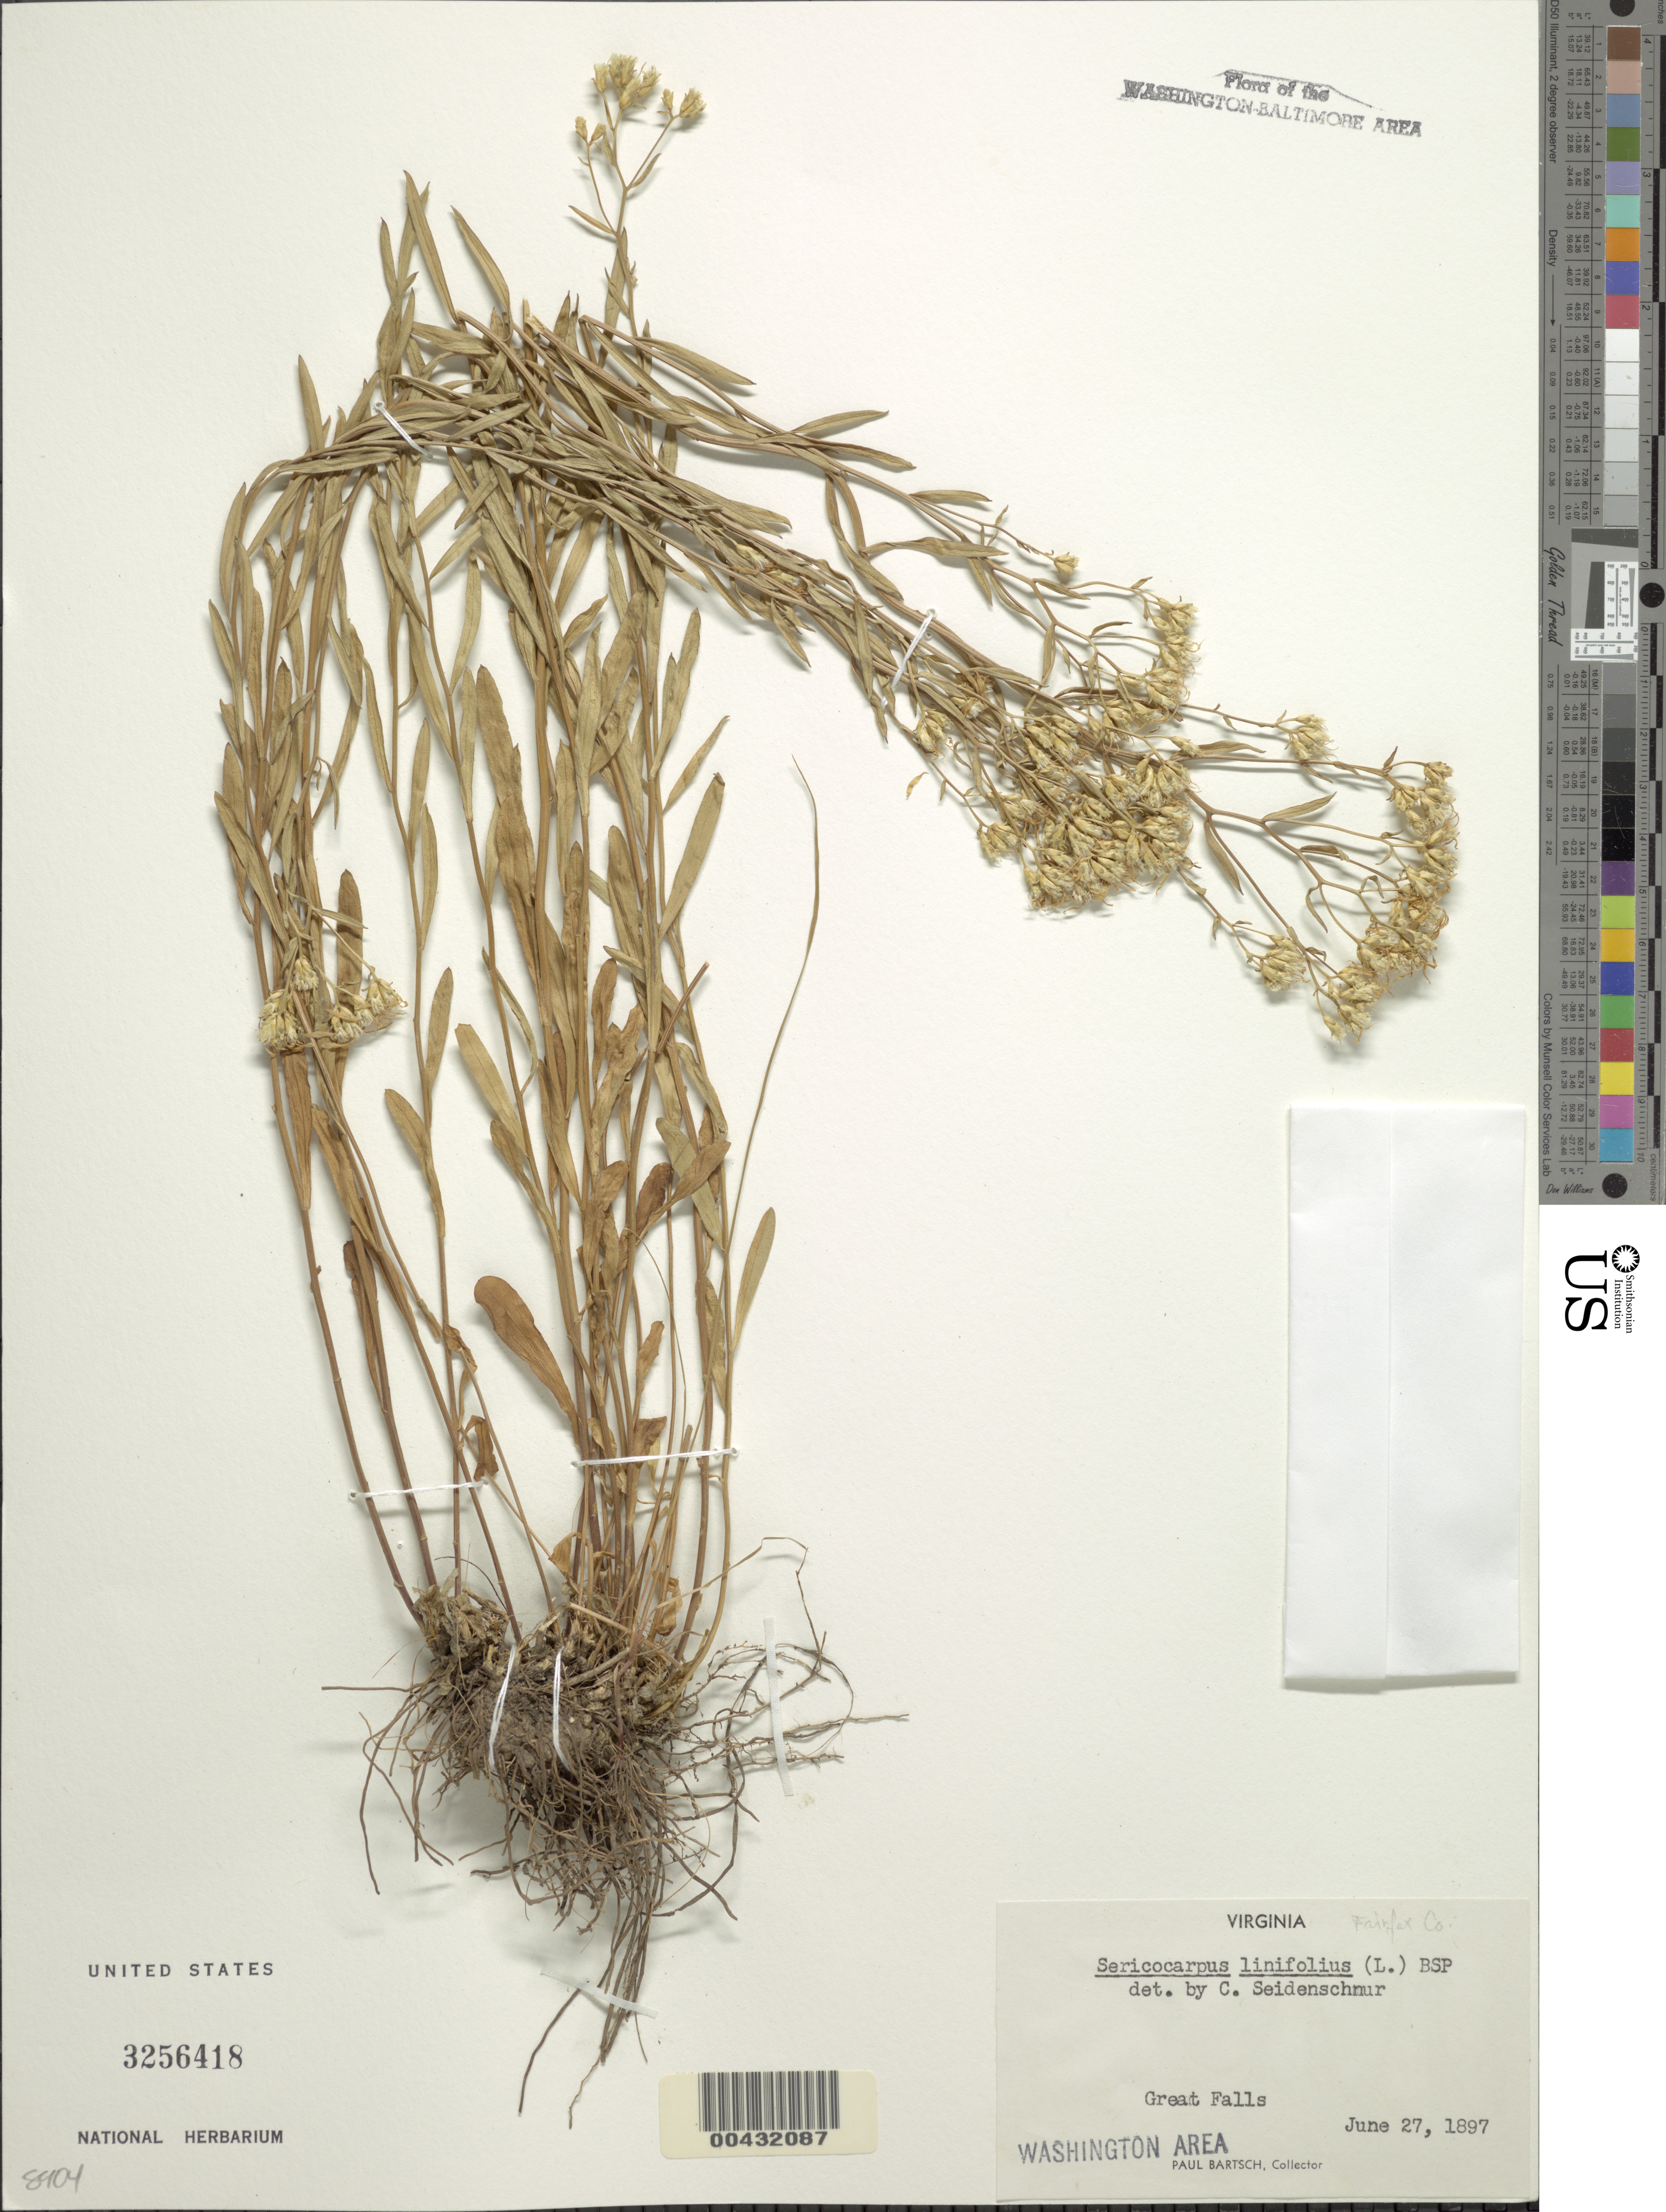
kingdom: Plantae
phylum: Tracheophyta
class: Magnoliopsida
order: Asterales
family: Asteraceae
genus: Sericocarpus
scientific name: Sericocarpus linifolius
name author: (L.) Britton, Stearns & Poggenb.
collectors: P. Bartsch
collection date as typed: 27 Jun 1897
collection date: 1897-06-27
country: United States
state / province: Virginia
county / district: Fairfax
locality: Great Falls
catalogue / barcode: US 3256418